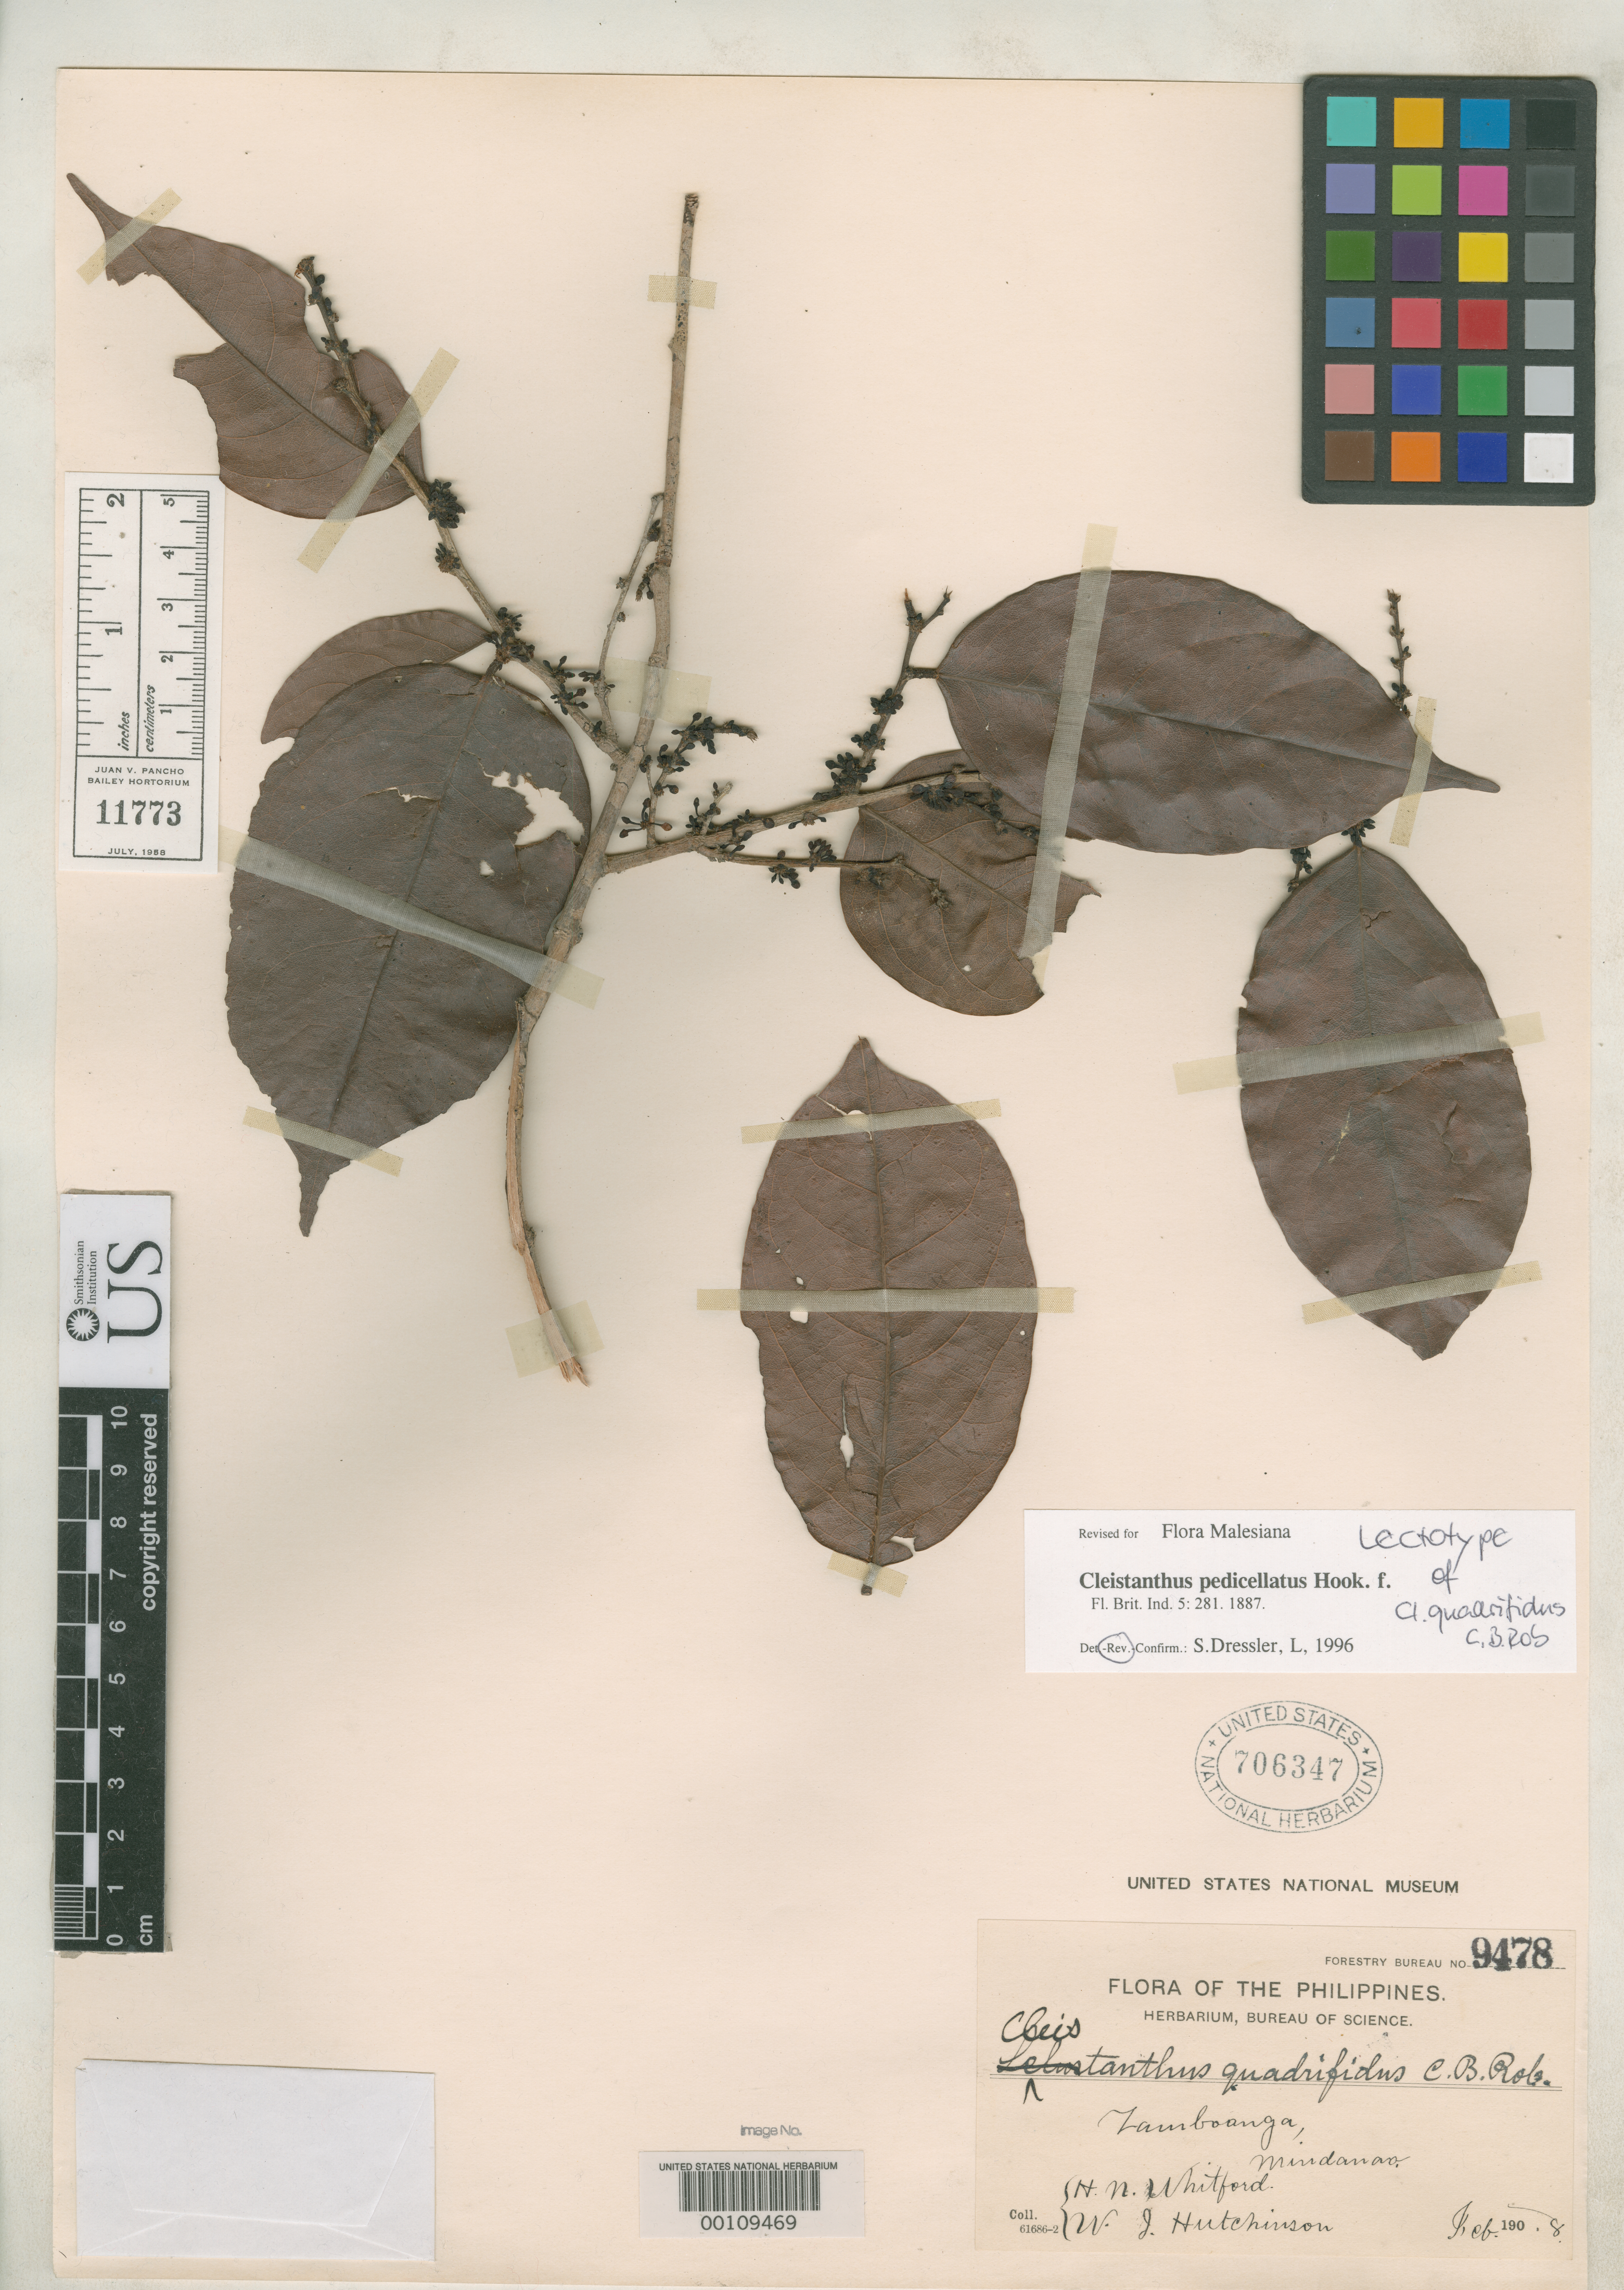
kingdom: Plantae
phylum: Tracheophyta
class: Magnoliopsida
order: Malpighiales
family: Phyllanthaceae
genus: Cleistanthus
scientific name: Cleistanthus quadrifidus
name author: C.B. Rob.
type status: Lectotype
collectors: H. N. Whitford & W. I. Hutchinson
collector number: Forestry Bureau 9478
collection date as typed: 28 Feb 1908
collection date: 1908-02-28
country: Philippines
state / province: Zamboanga Peninsula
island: Mindanao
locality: Port Banga.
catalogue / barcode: US 706347